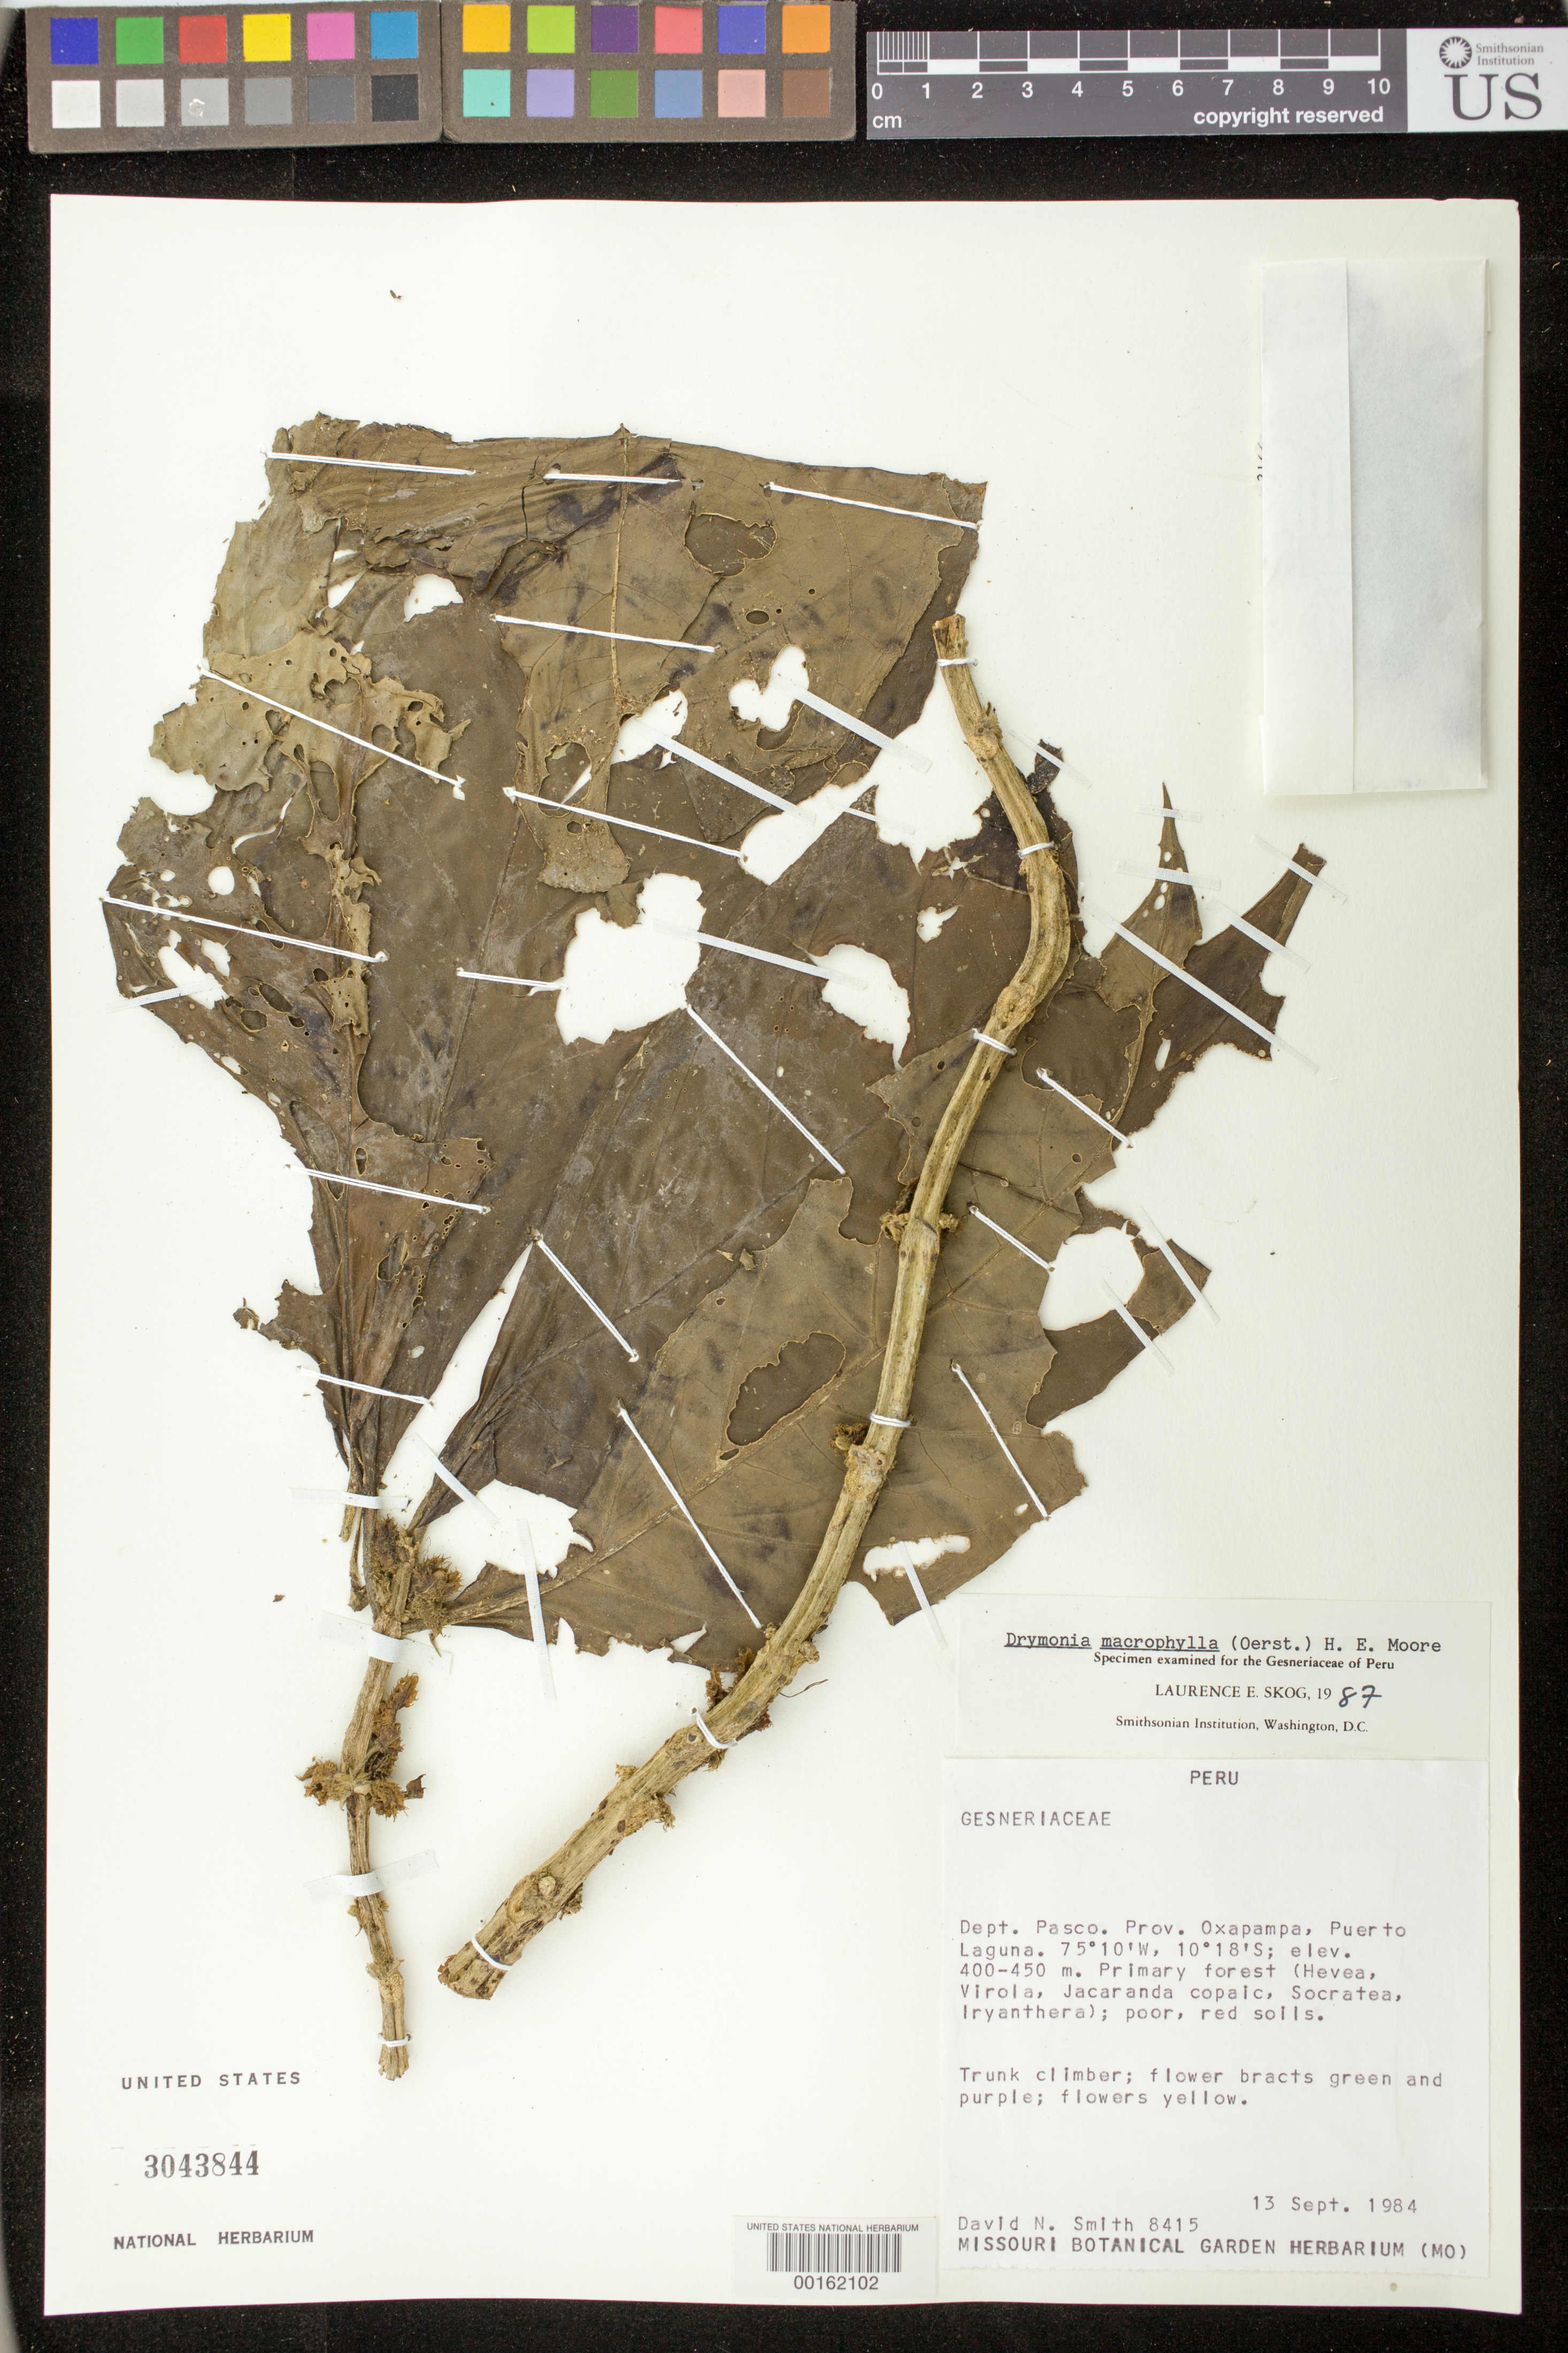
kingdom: Plantae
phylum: Tracheophyta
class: Magnoliopsida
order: Lamiales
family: Gesneriaceae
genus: Drymonia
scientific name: Drymonia macrophylla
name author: (Oerst.) H.E. Moore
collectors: D. Smith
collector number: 8415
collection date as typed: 13 Sep 1984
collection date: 1984-09-13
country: Peru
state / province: Pasco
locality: Prov. Oxapampa; Puerto Laguna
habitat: Primary forest (Hevea, Virola, Jacaranda copaic, Socratea, ..), poor, red soils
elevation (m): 400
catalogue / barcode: US 3043844